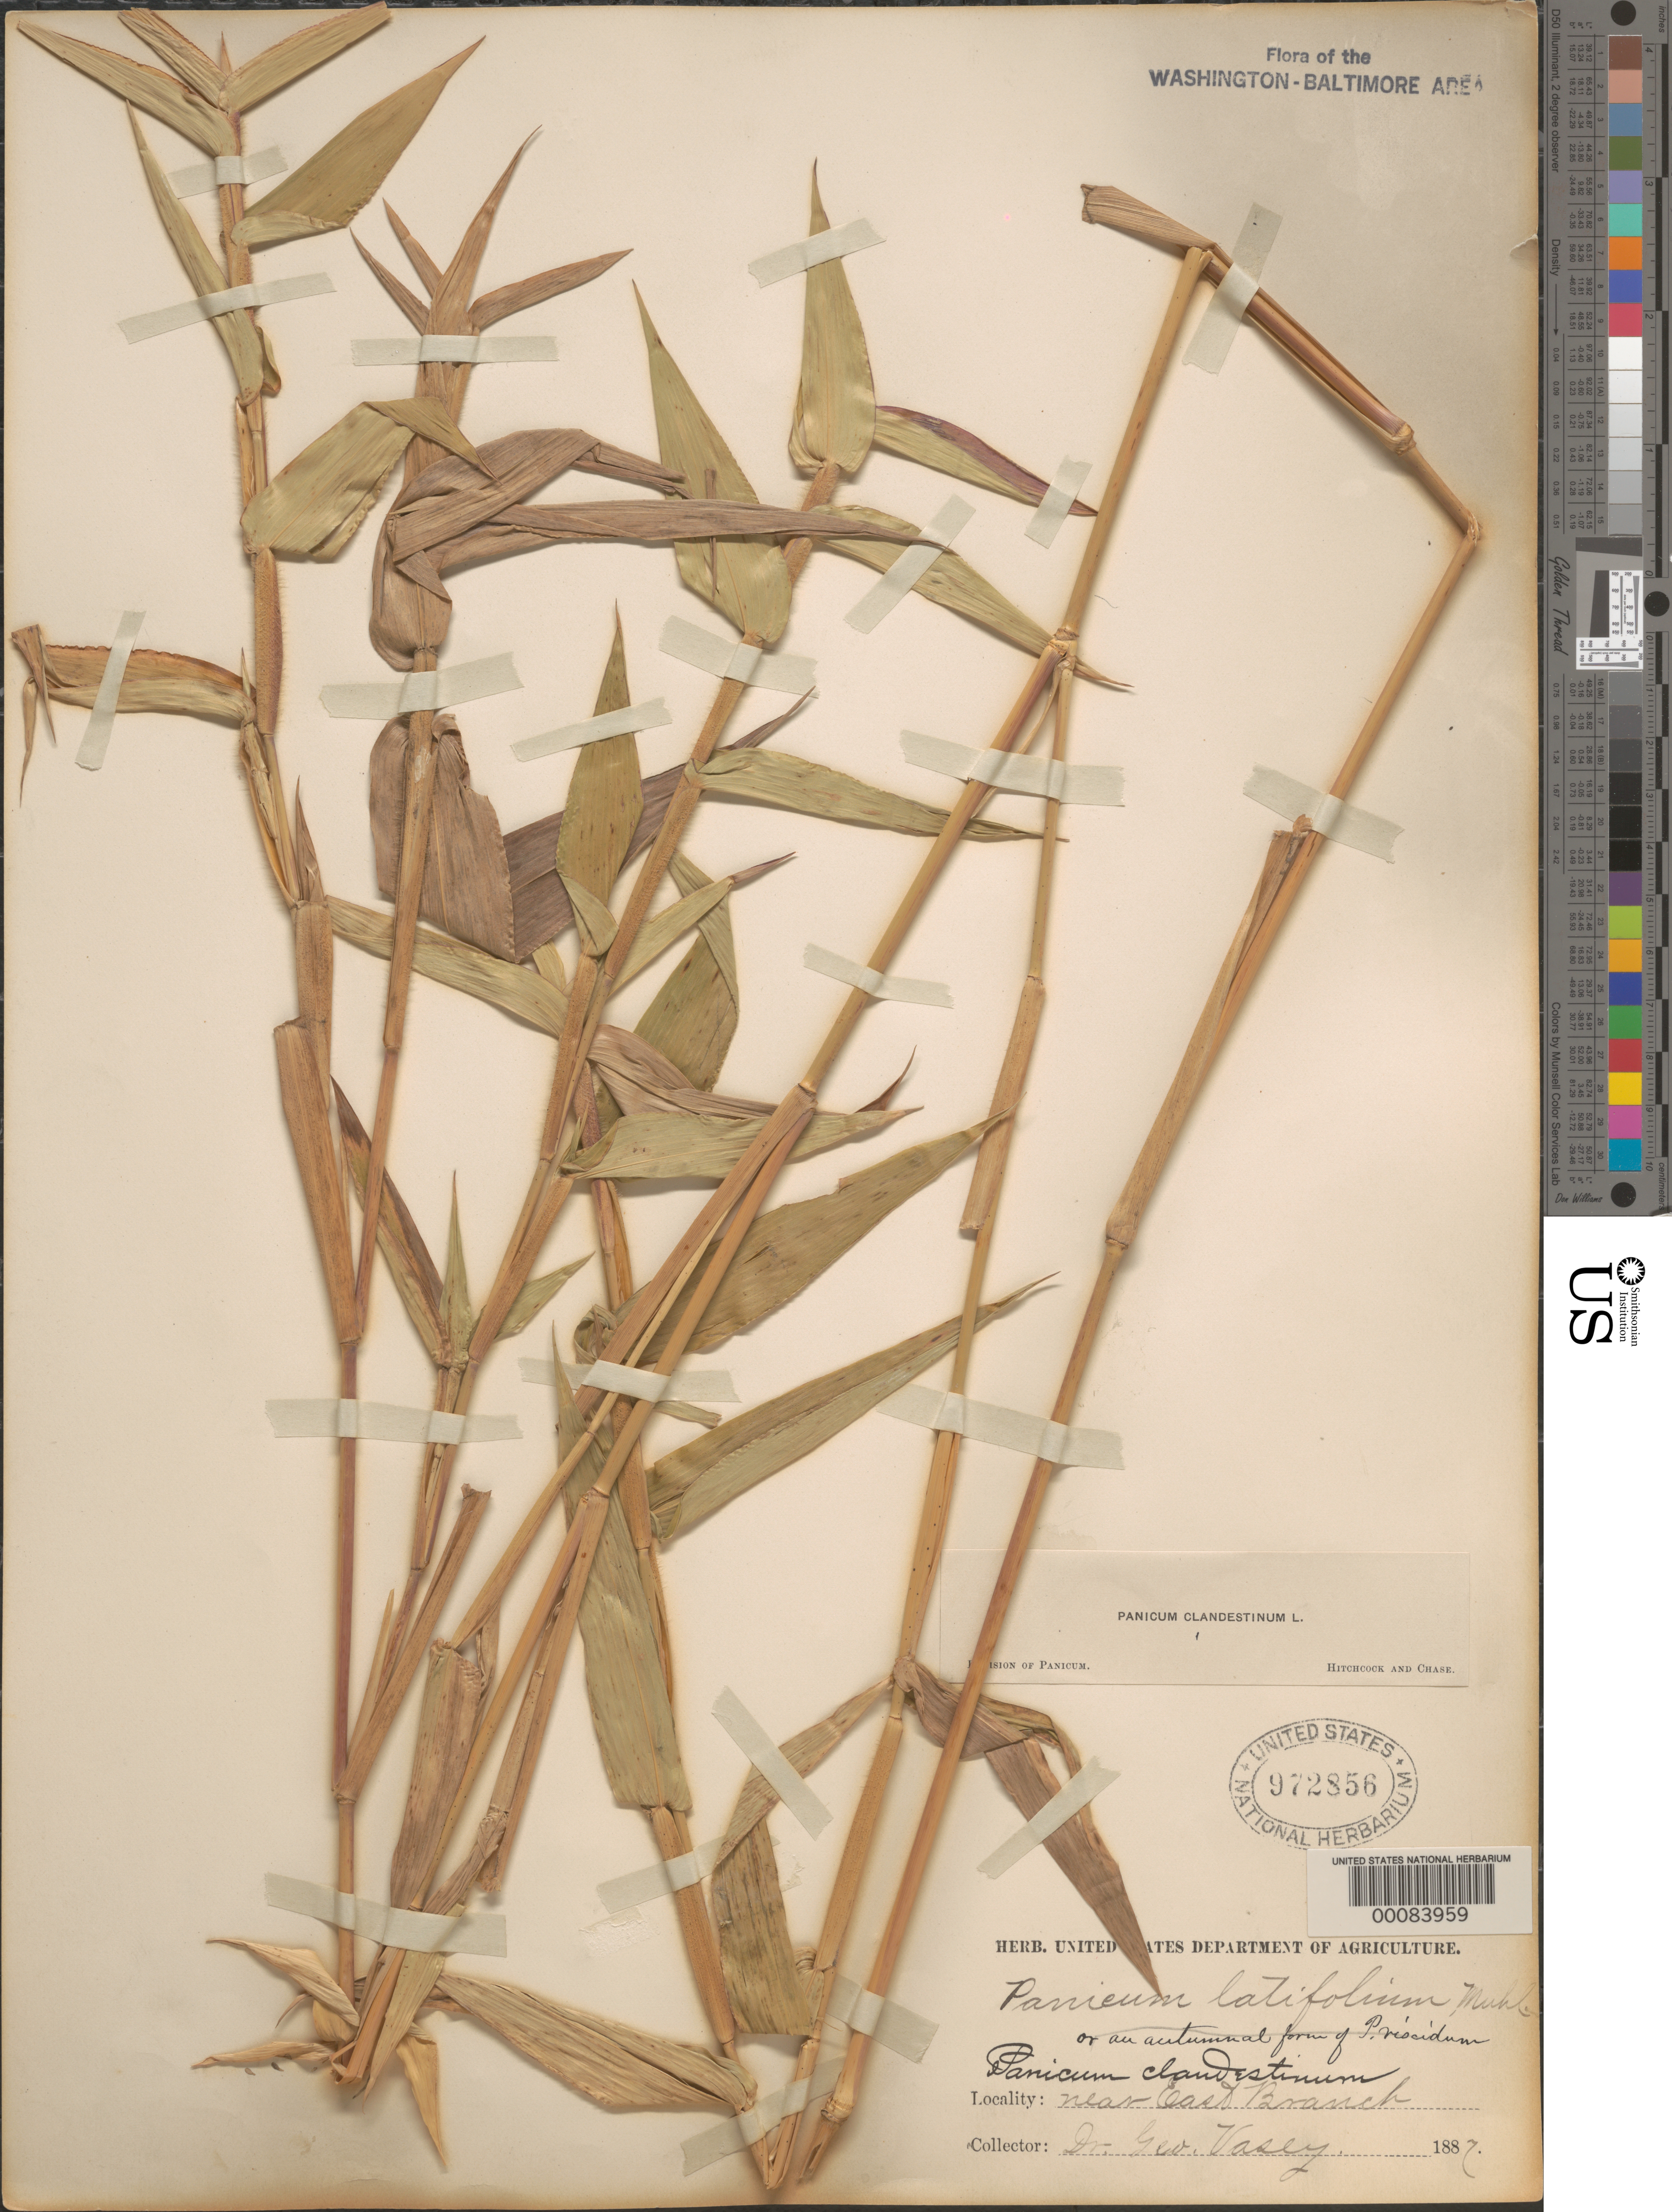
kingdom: Plantae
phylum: Tracheophyta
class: Liliopsida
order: Poales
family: Poaceae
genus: Dichanthelium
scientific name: Dichanthelium clandestinum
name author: (L.) Gould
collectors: G. R. Vasey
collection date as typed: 1887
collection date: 1887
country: United States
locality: Near East Branch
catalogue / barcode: US 972856